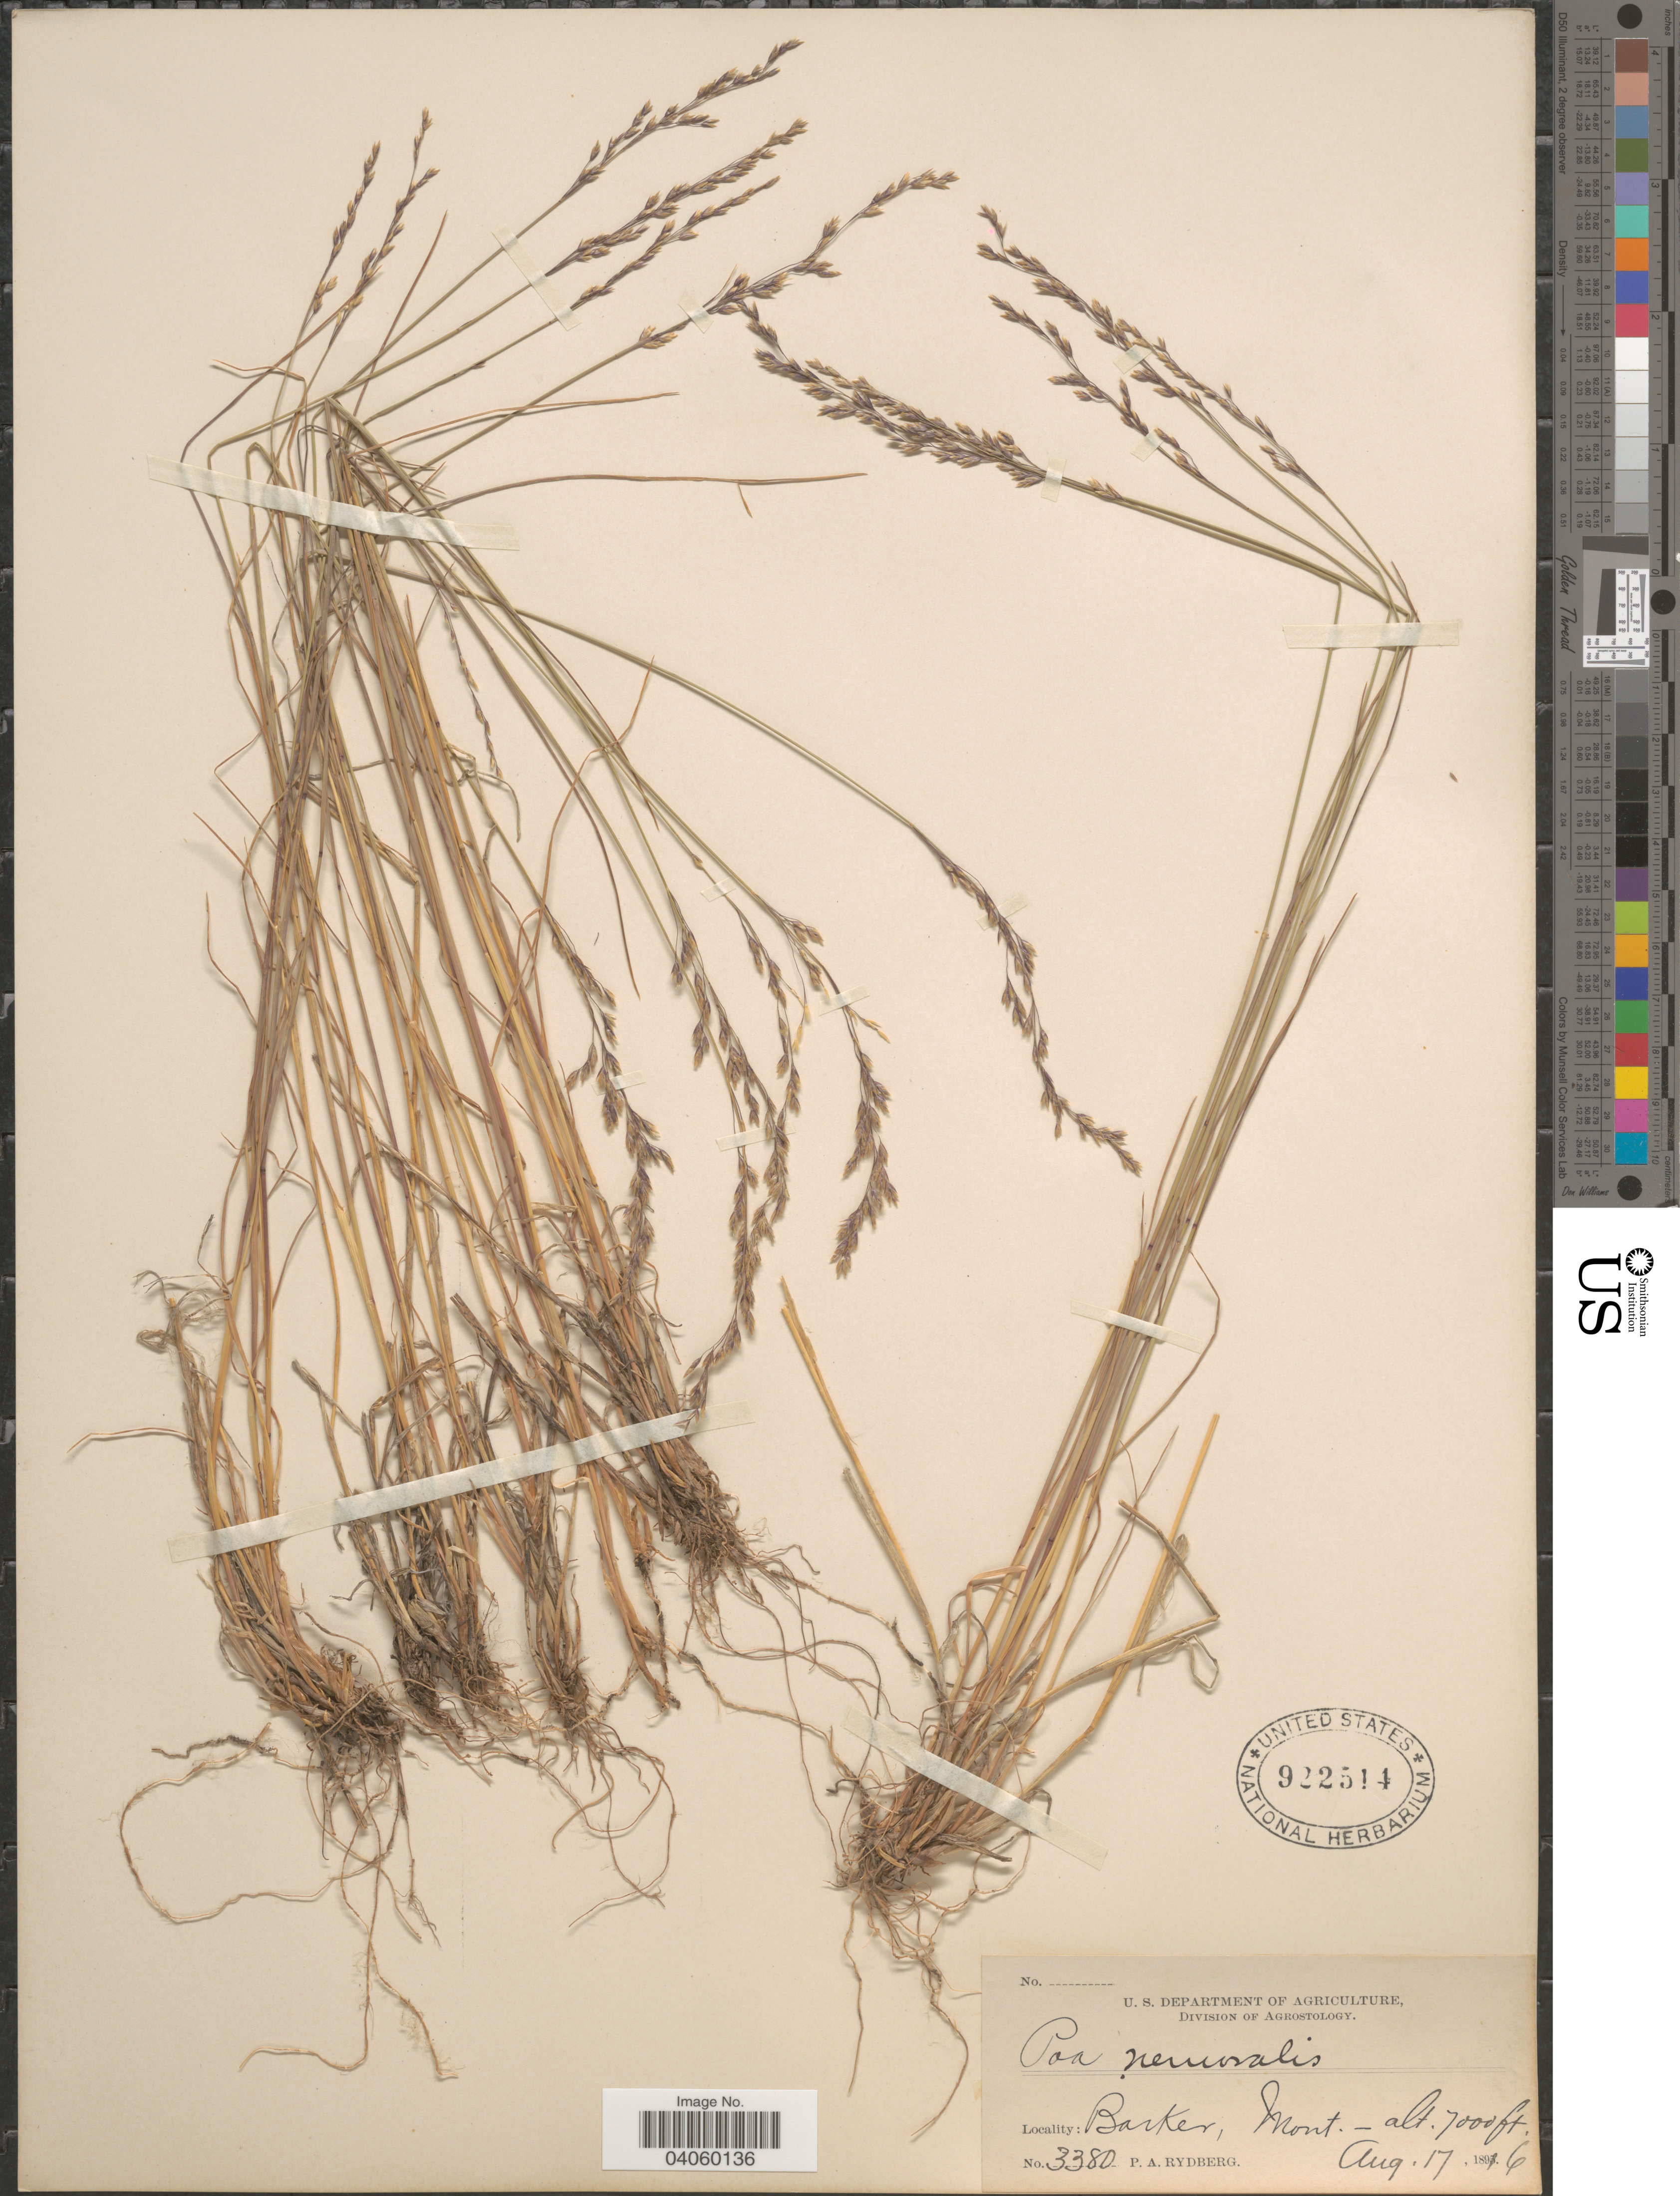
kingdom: Plantae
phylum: Tracheophyta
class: Liliopsida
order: Poales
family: Poaceae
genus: Poa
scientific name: Poa interior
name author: Rydb.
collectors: P. A. Rydberg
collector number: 3380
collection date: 1896-08-17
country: United States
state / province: Montana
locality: Barker.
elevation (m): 2134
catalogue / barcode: US 922514